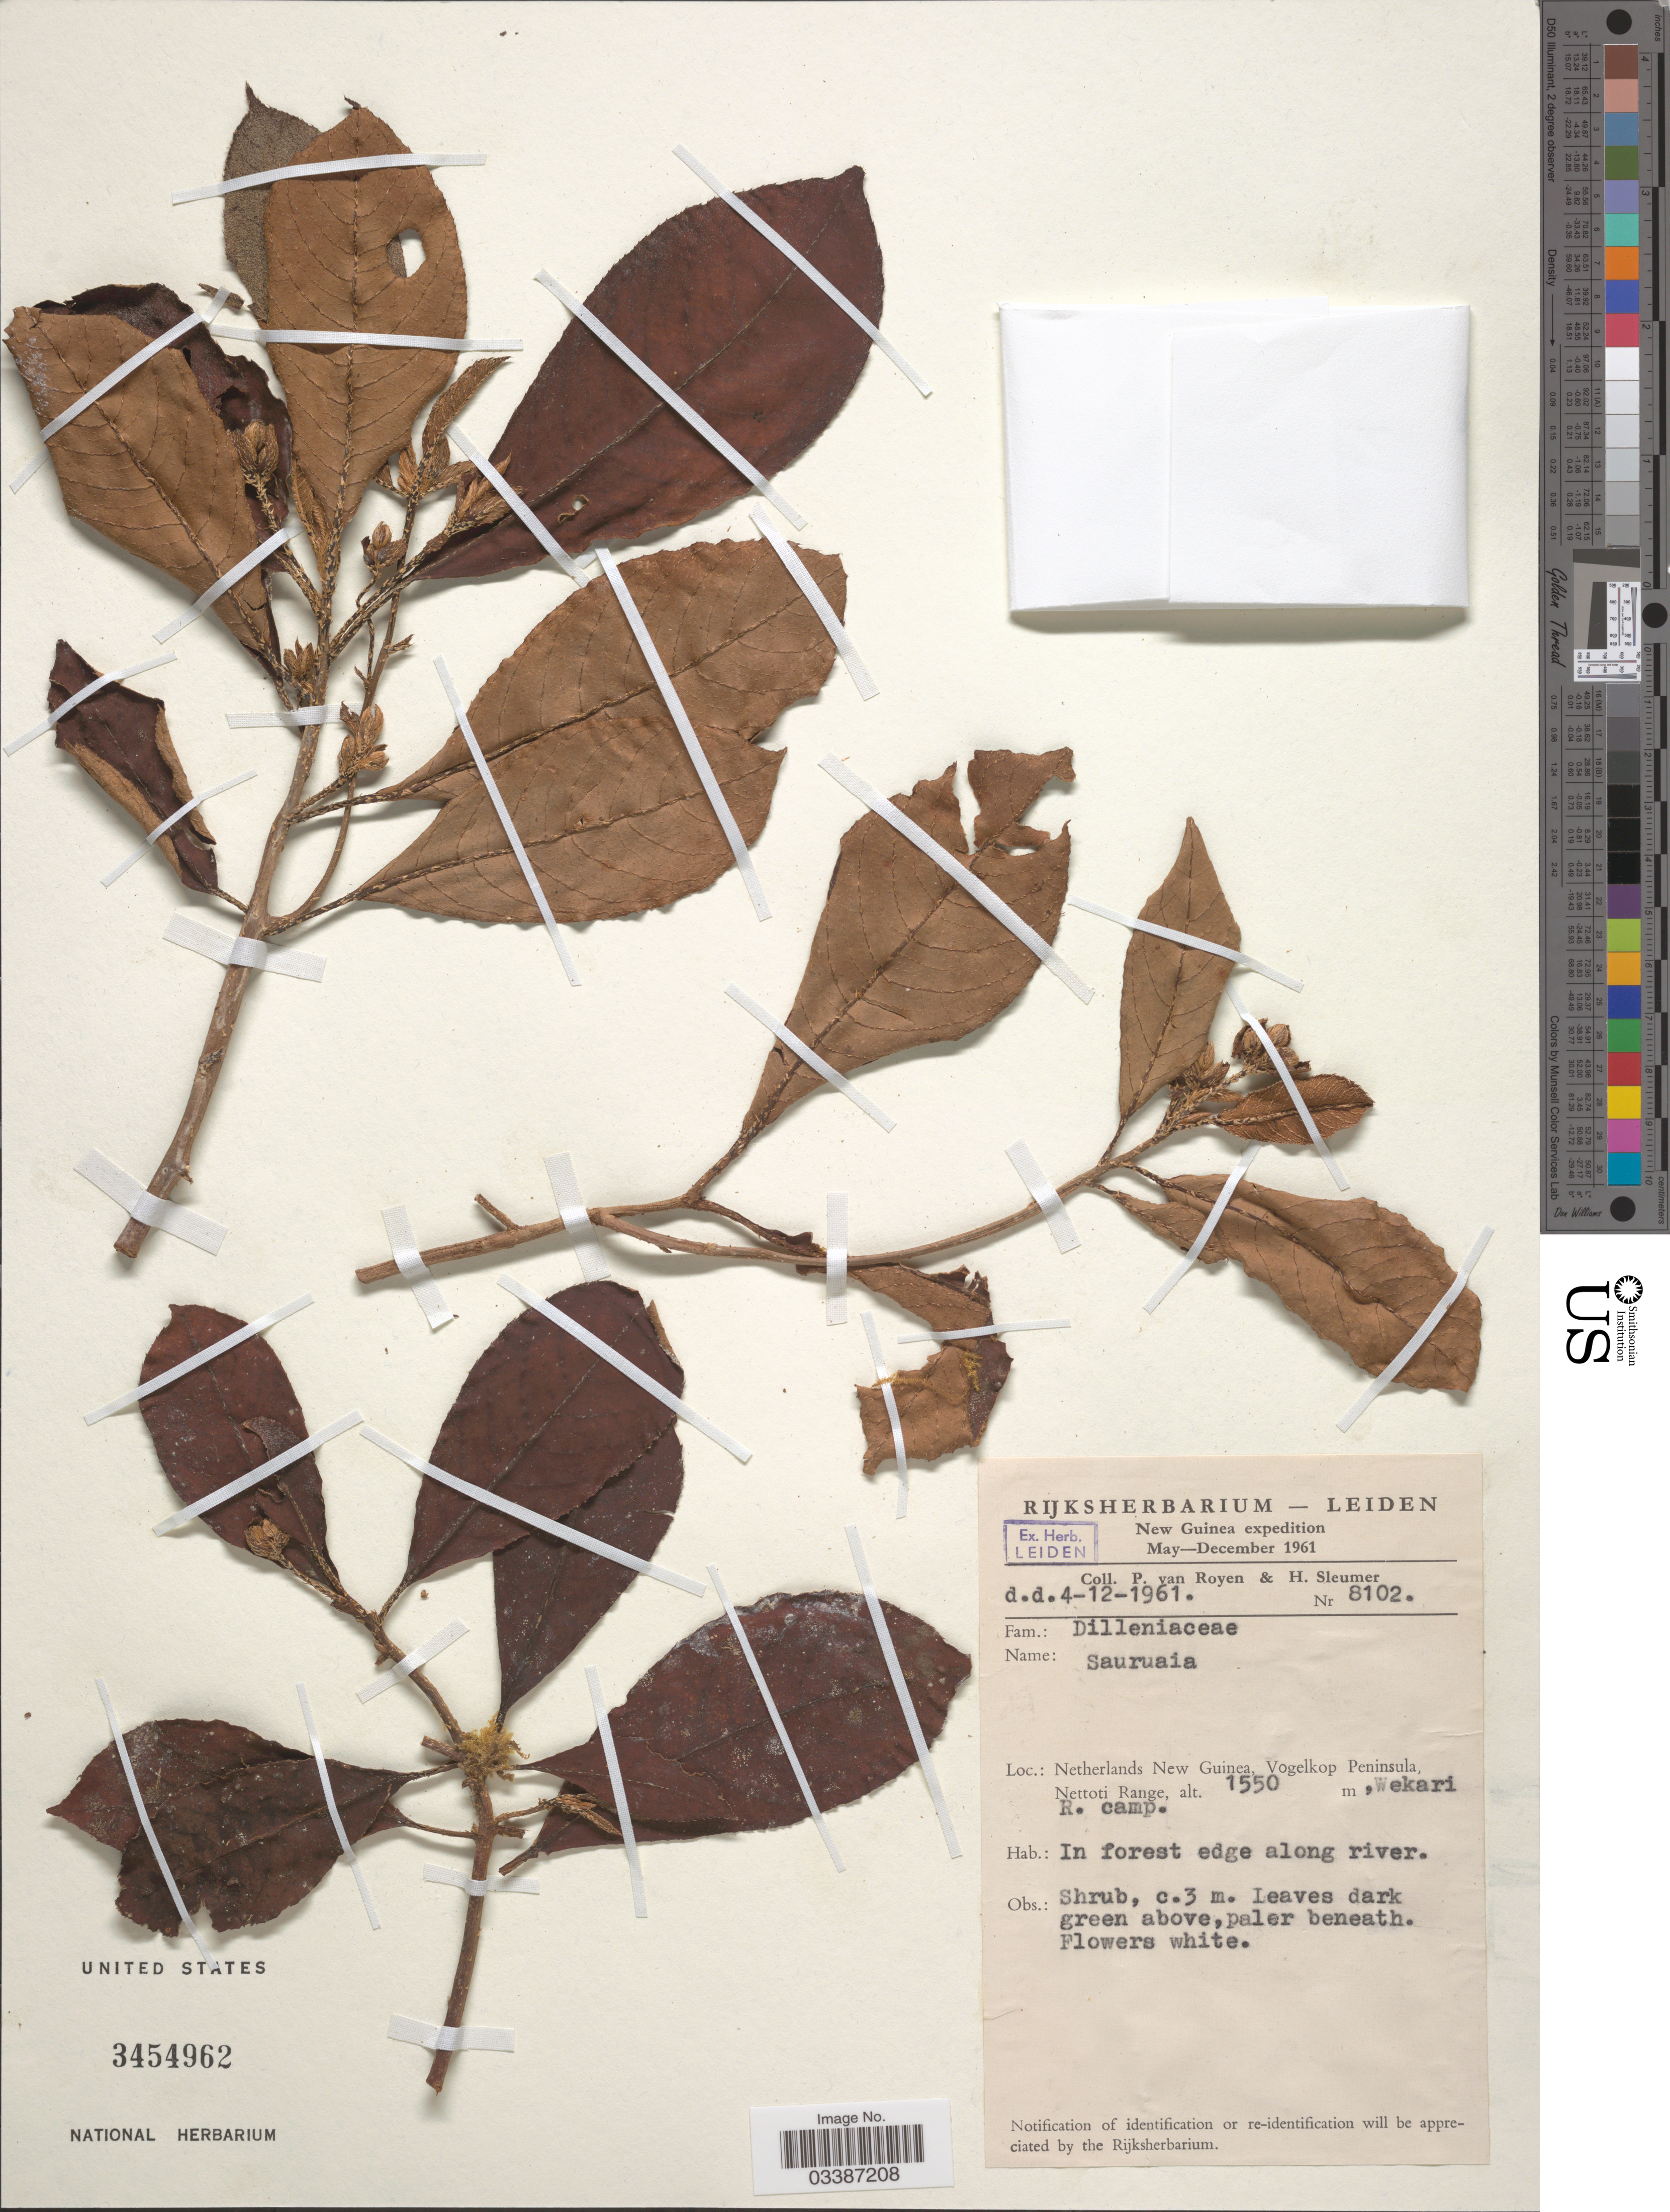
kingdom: Plantae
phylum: Tracheophyta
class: Magnoliopsida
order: Ericales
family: Actinidiaceae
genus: Saurauia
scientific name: Saurauia sp.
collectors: P. van Royen & H. O. Sleumer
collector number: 8102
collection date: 1961-12-04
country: Indonesia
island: New Guinea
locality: New Guinea. Netherlands New Guinea, Vogelkop Peninsula, Nettoti Range, Wekari R. camp.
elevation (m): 1550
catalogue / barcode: US 3454962